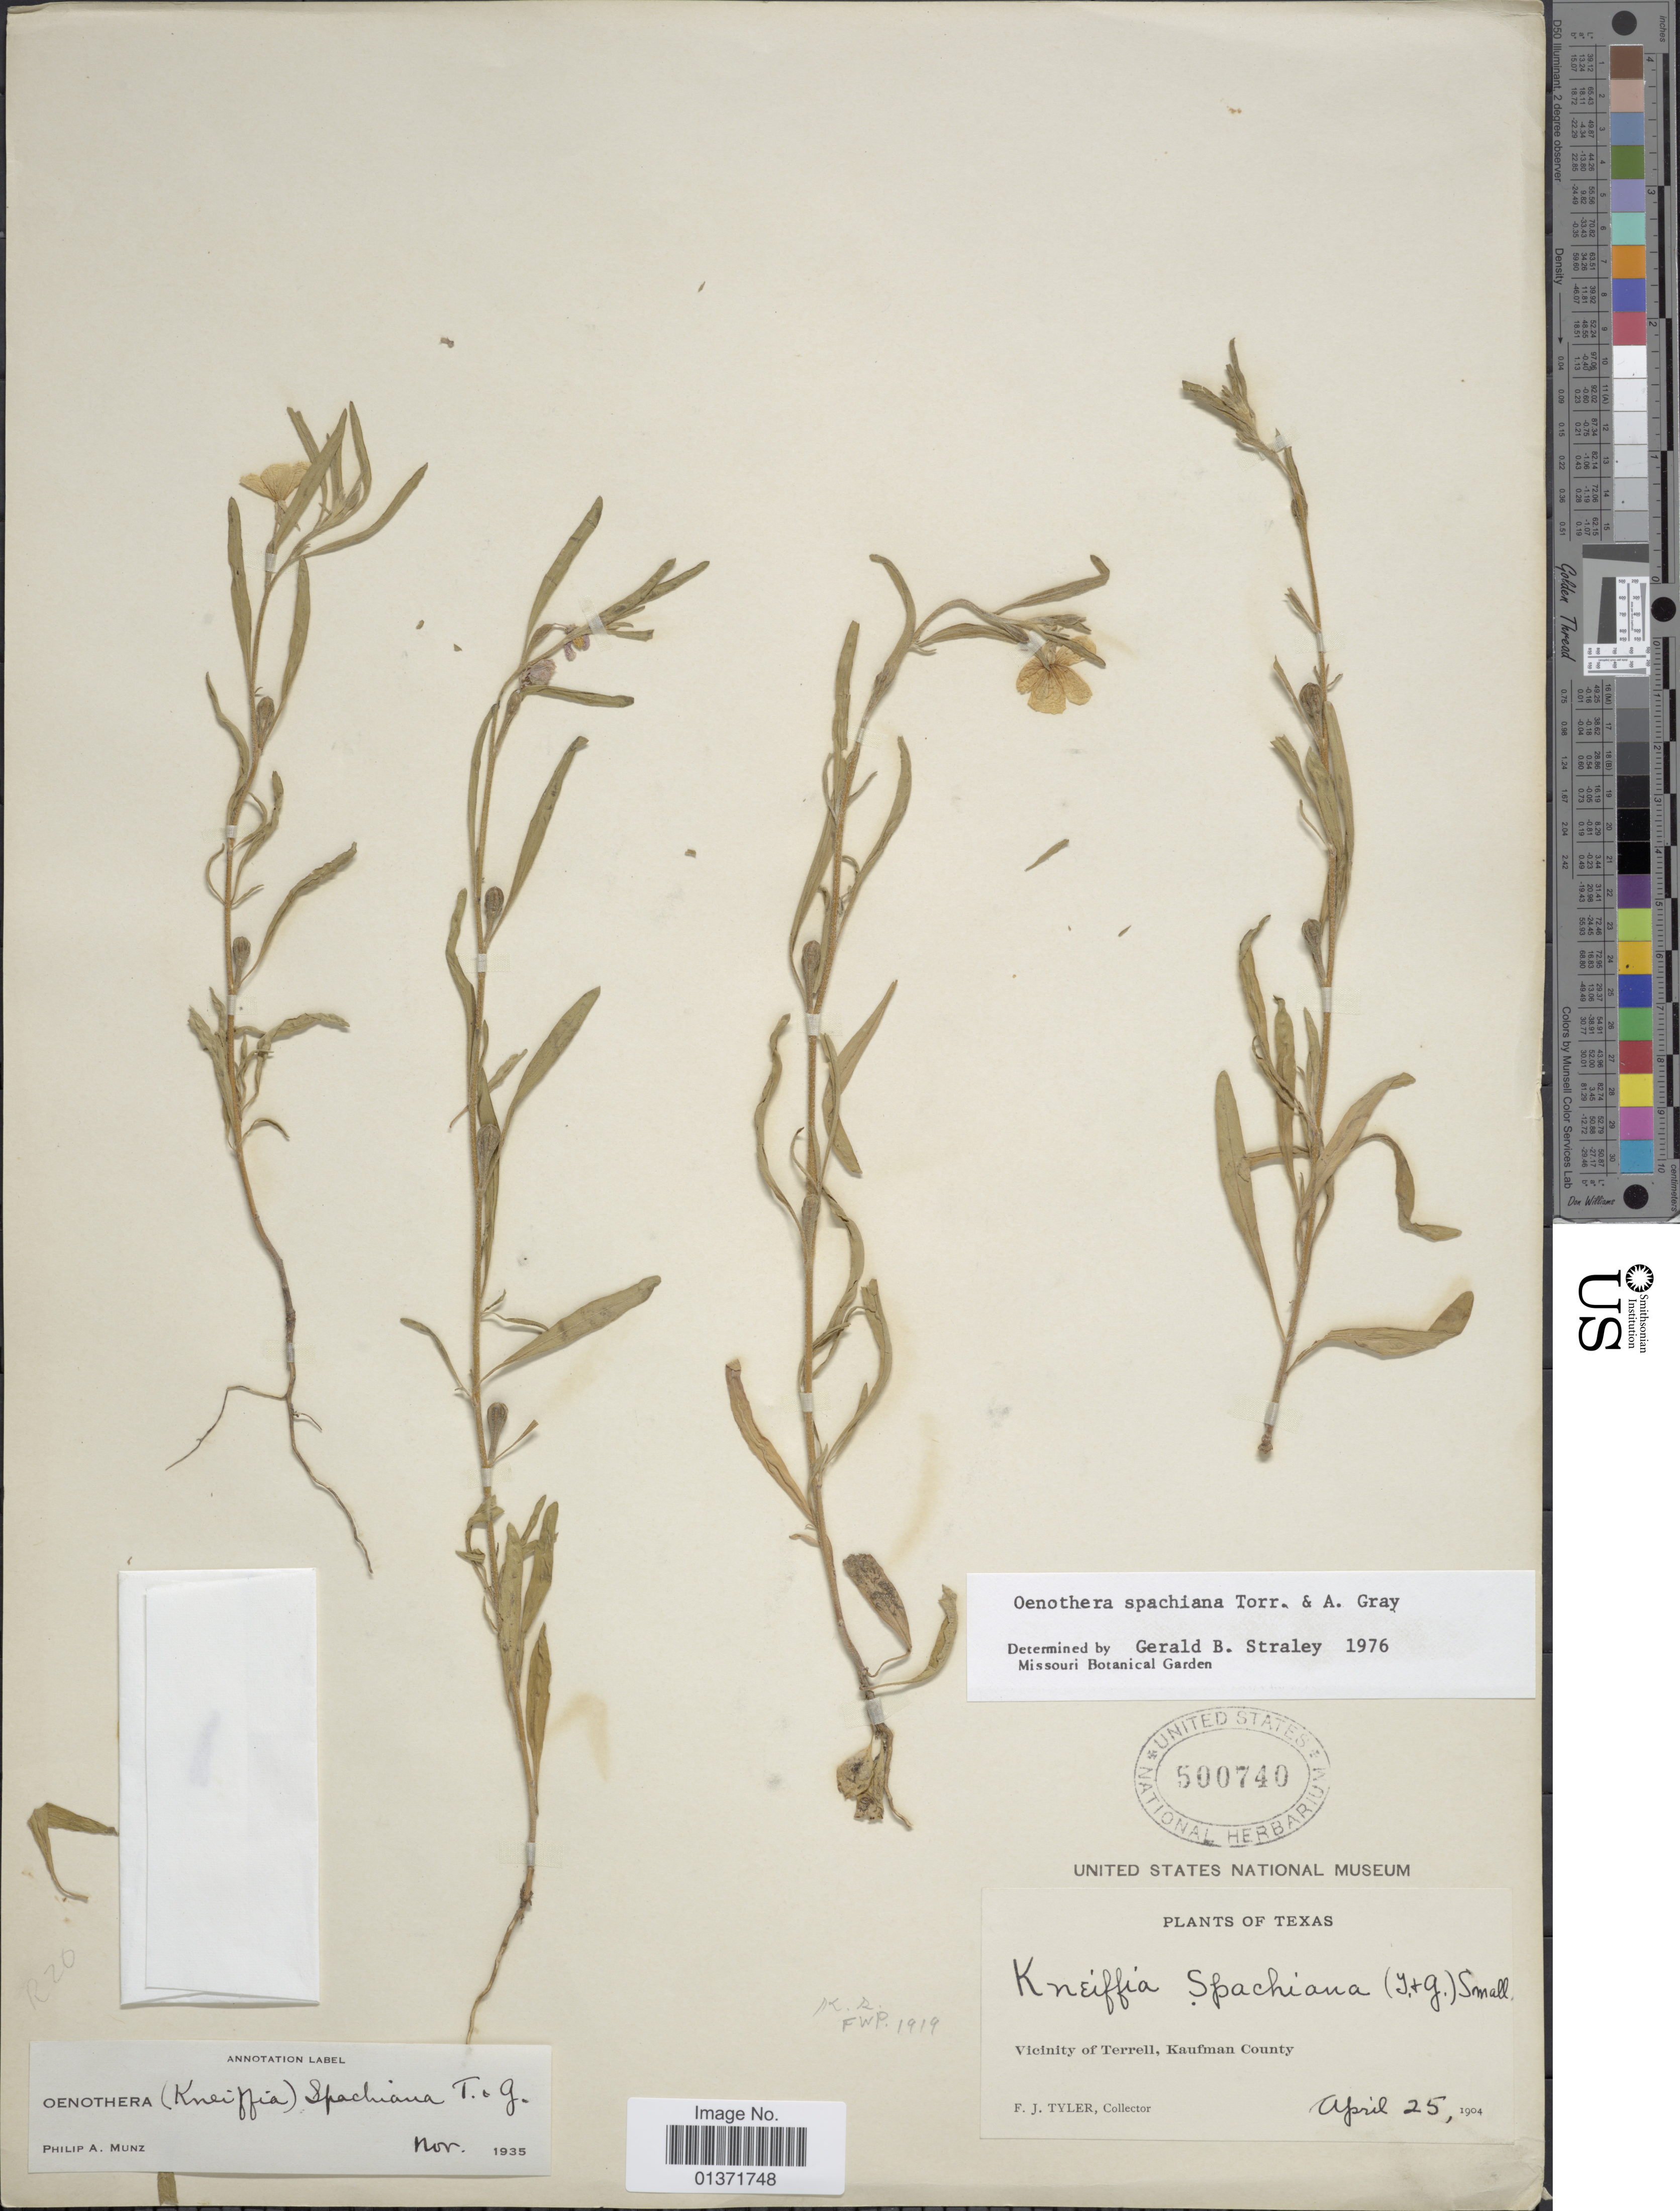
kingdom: Plantae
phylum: Tracheophyta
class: Magnoliopsida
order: Myrtales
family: Onagraceae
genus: Oenothera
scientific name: Oenothera spachiana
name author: Torr. & A. Gray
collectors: F. Tyler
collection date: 1904-04-25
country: United States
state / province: Texas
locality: Vicinity of Terrell, Kaufman County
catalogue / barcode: US 500740